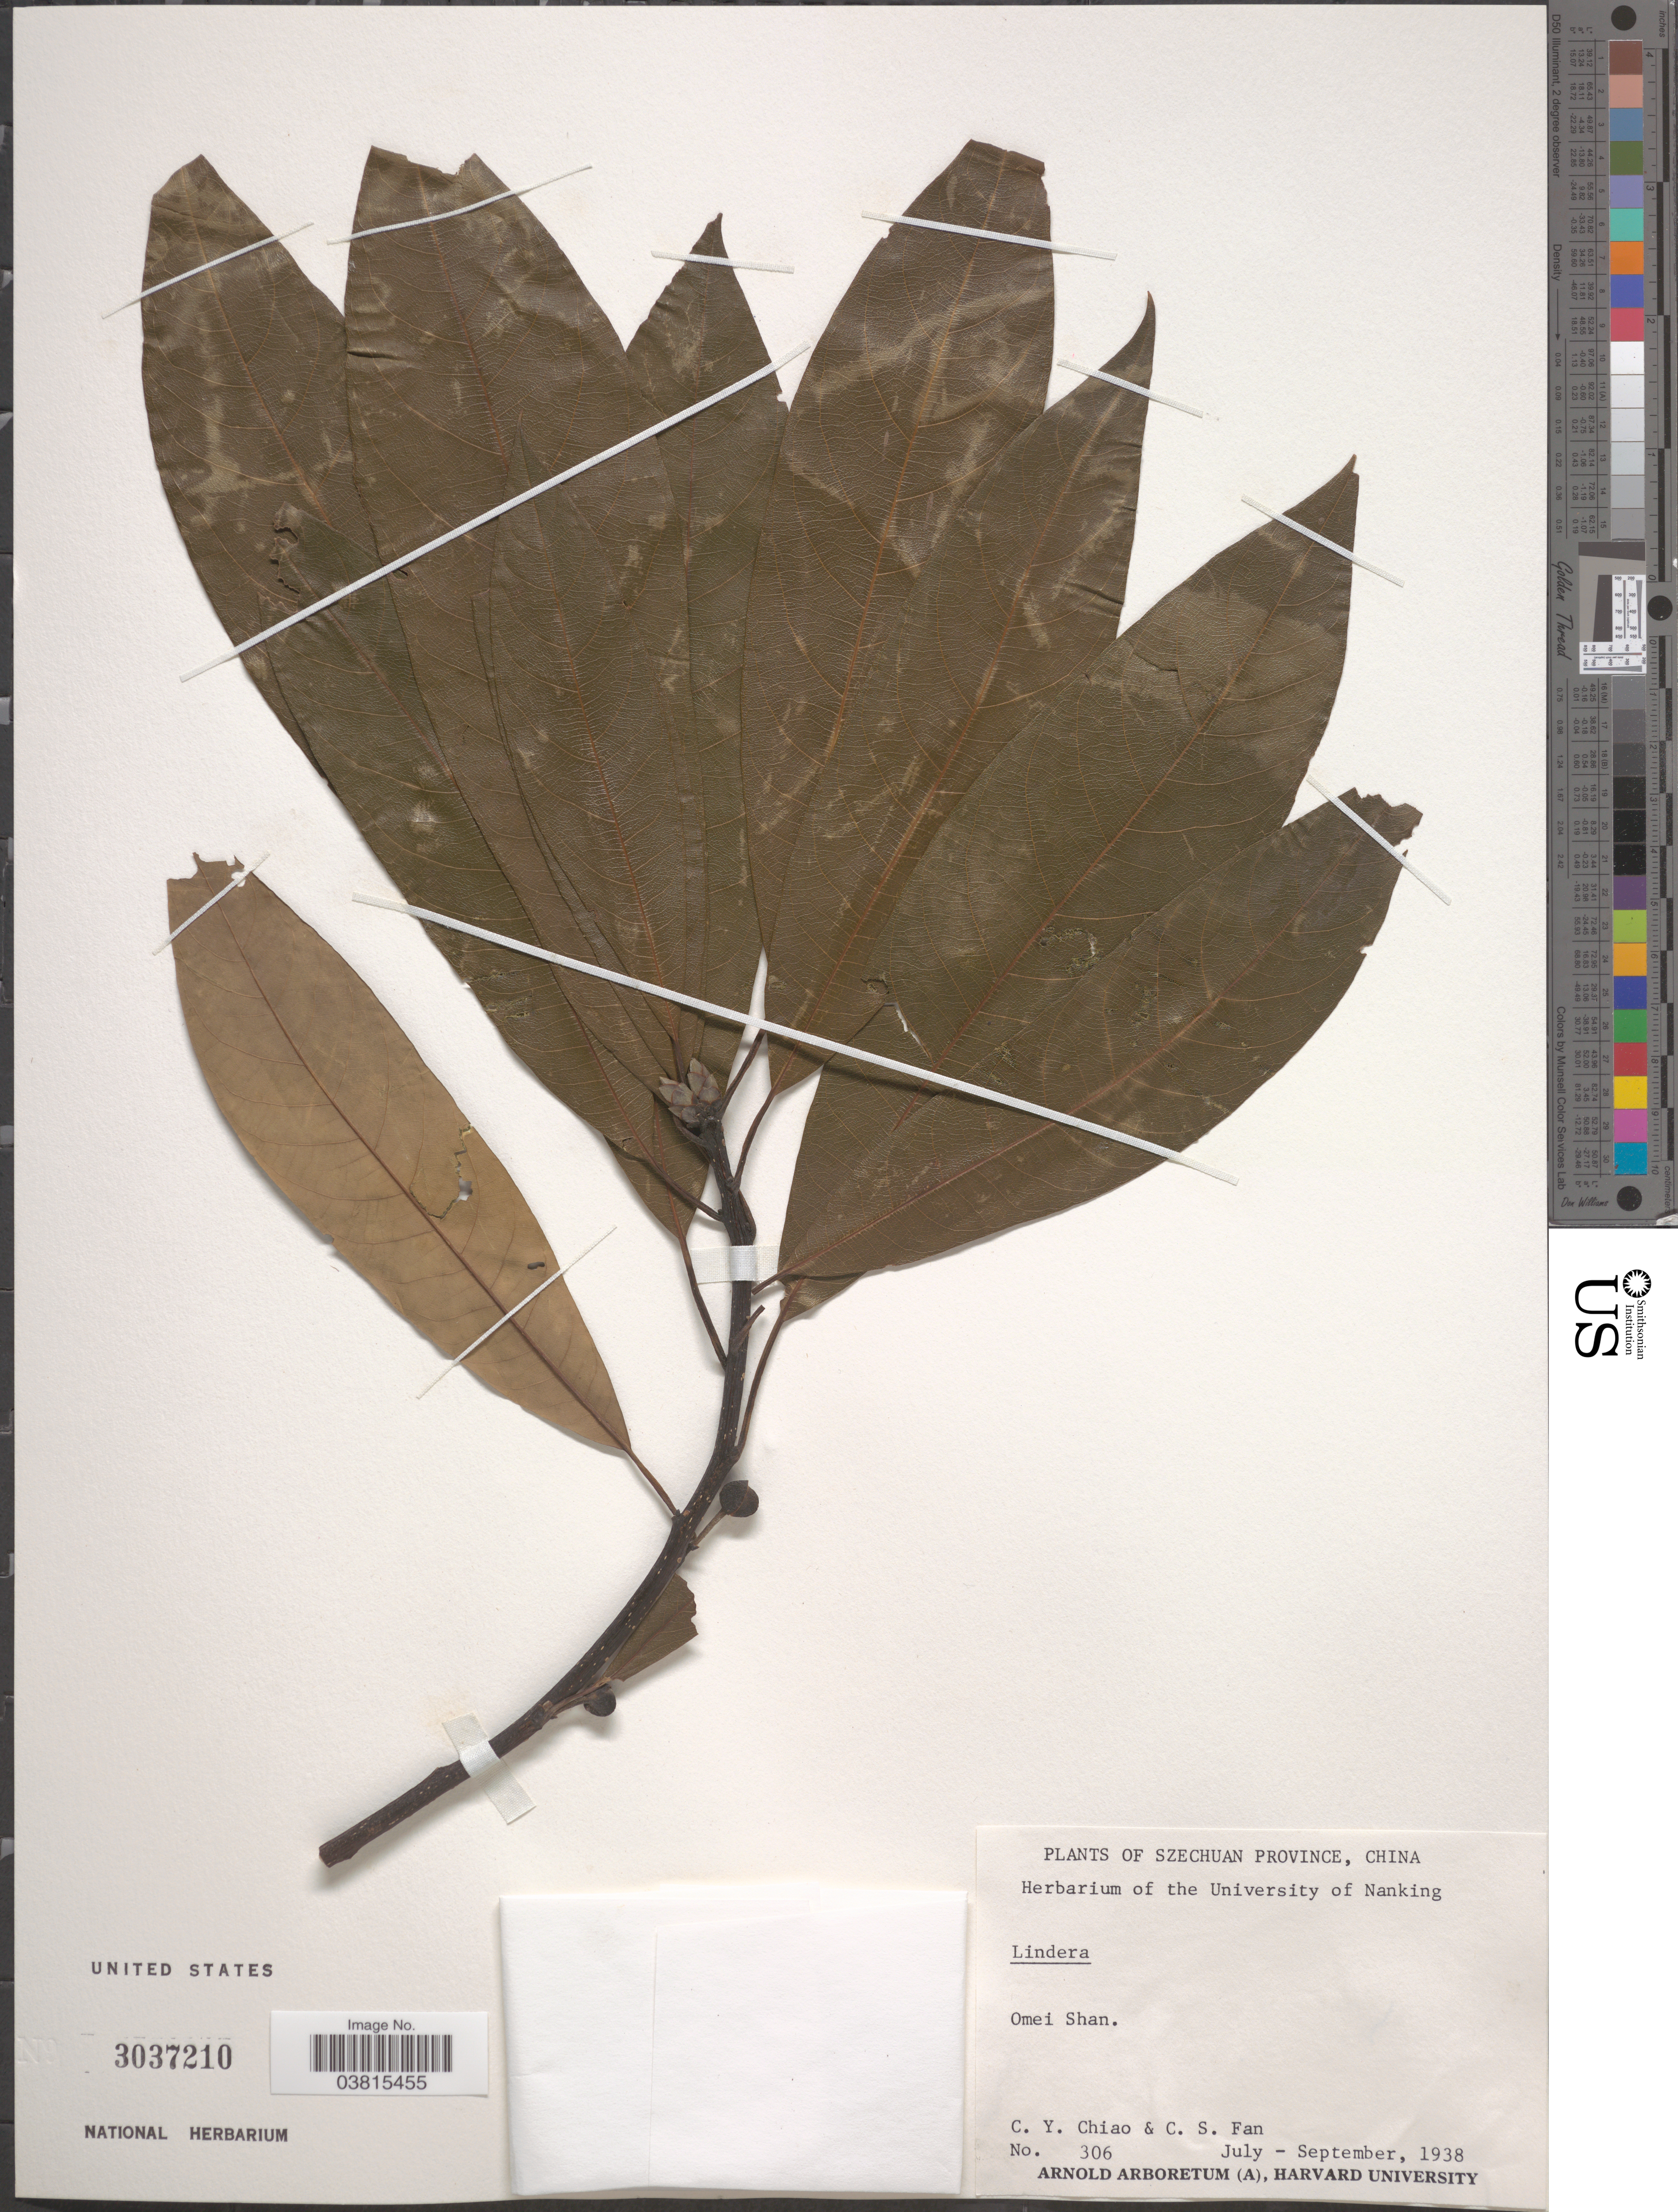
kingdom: Plantae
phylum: Tracheophyta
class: Magnoliopsida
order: Laurales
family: Lauraceae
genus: Lindera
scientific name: Lindera sp.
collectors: C. Y. Chiao & C. S. Fan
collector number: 306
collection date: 1938-07/1938-09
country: China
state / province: Sichuan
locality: Szechuan Province. Omei Shan.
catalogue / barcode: US 3037210